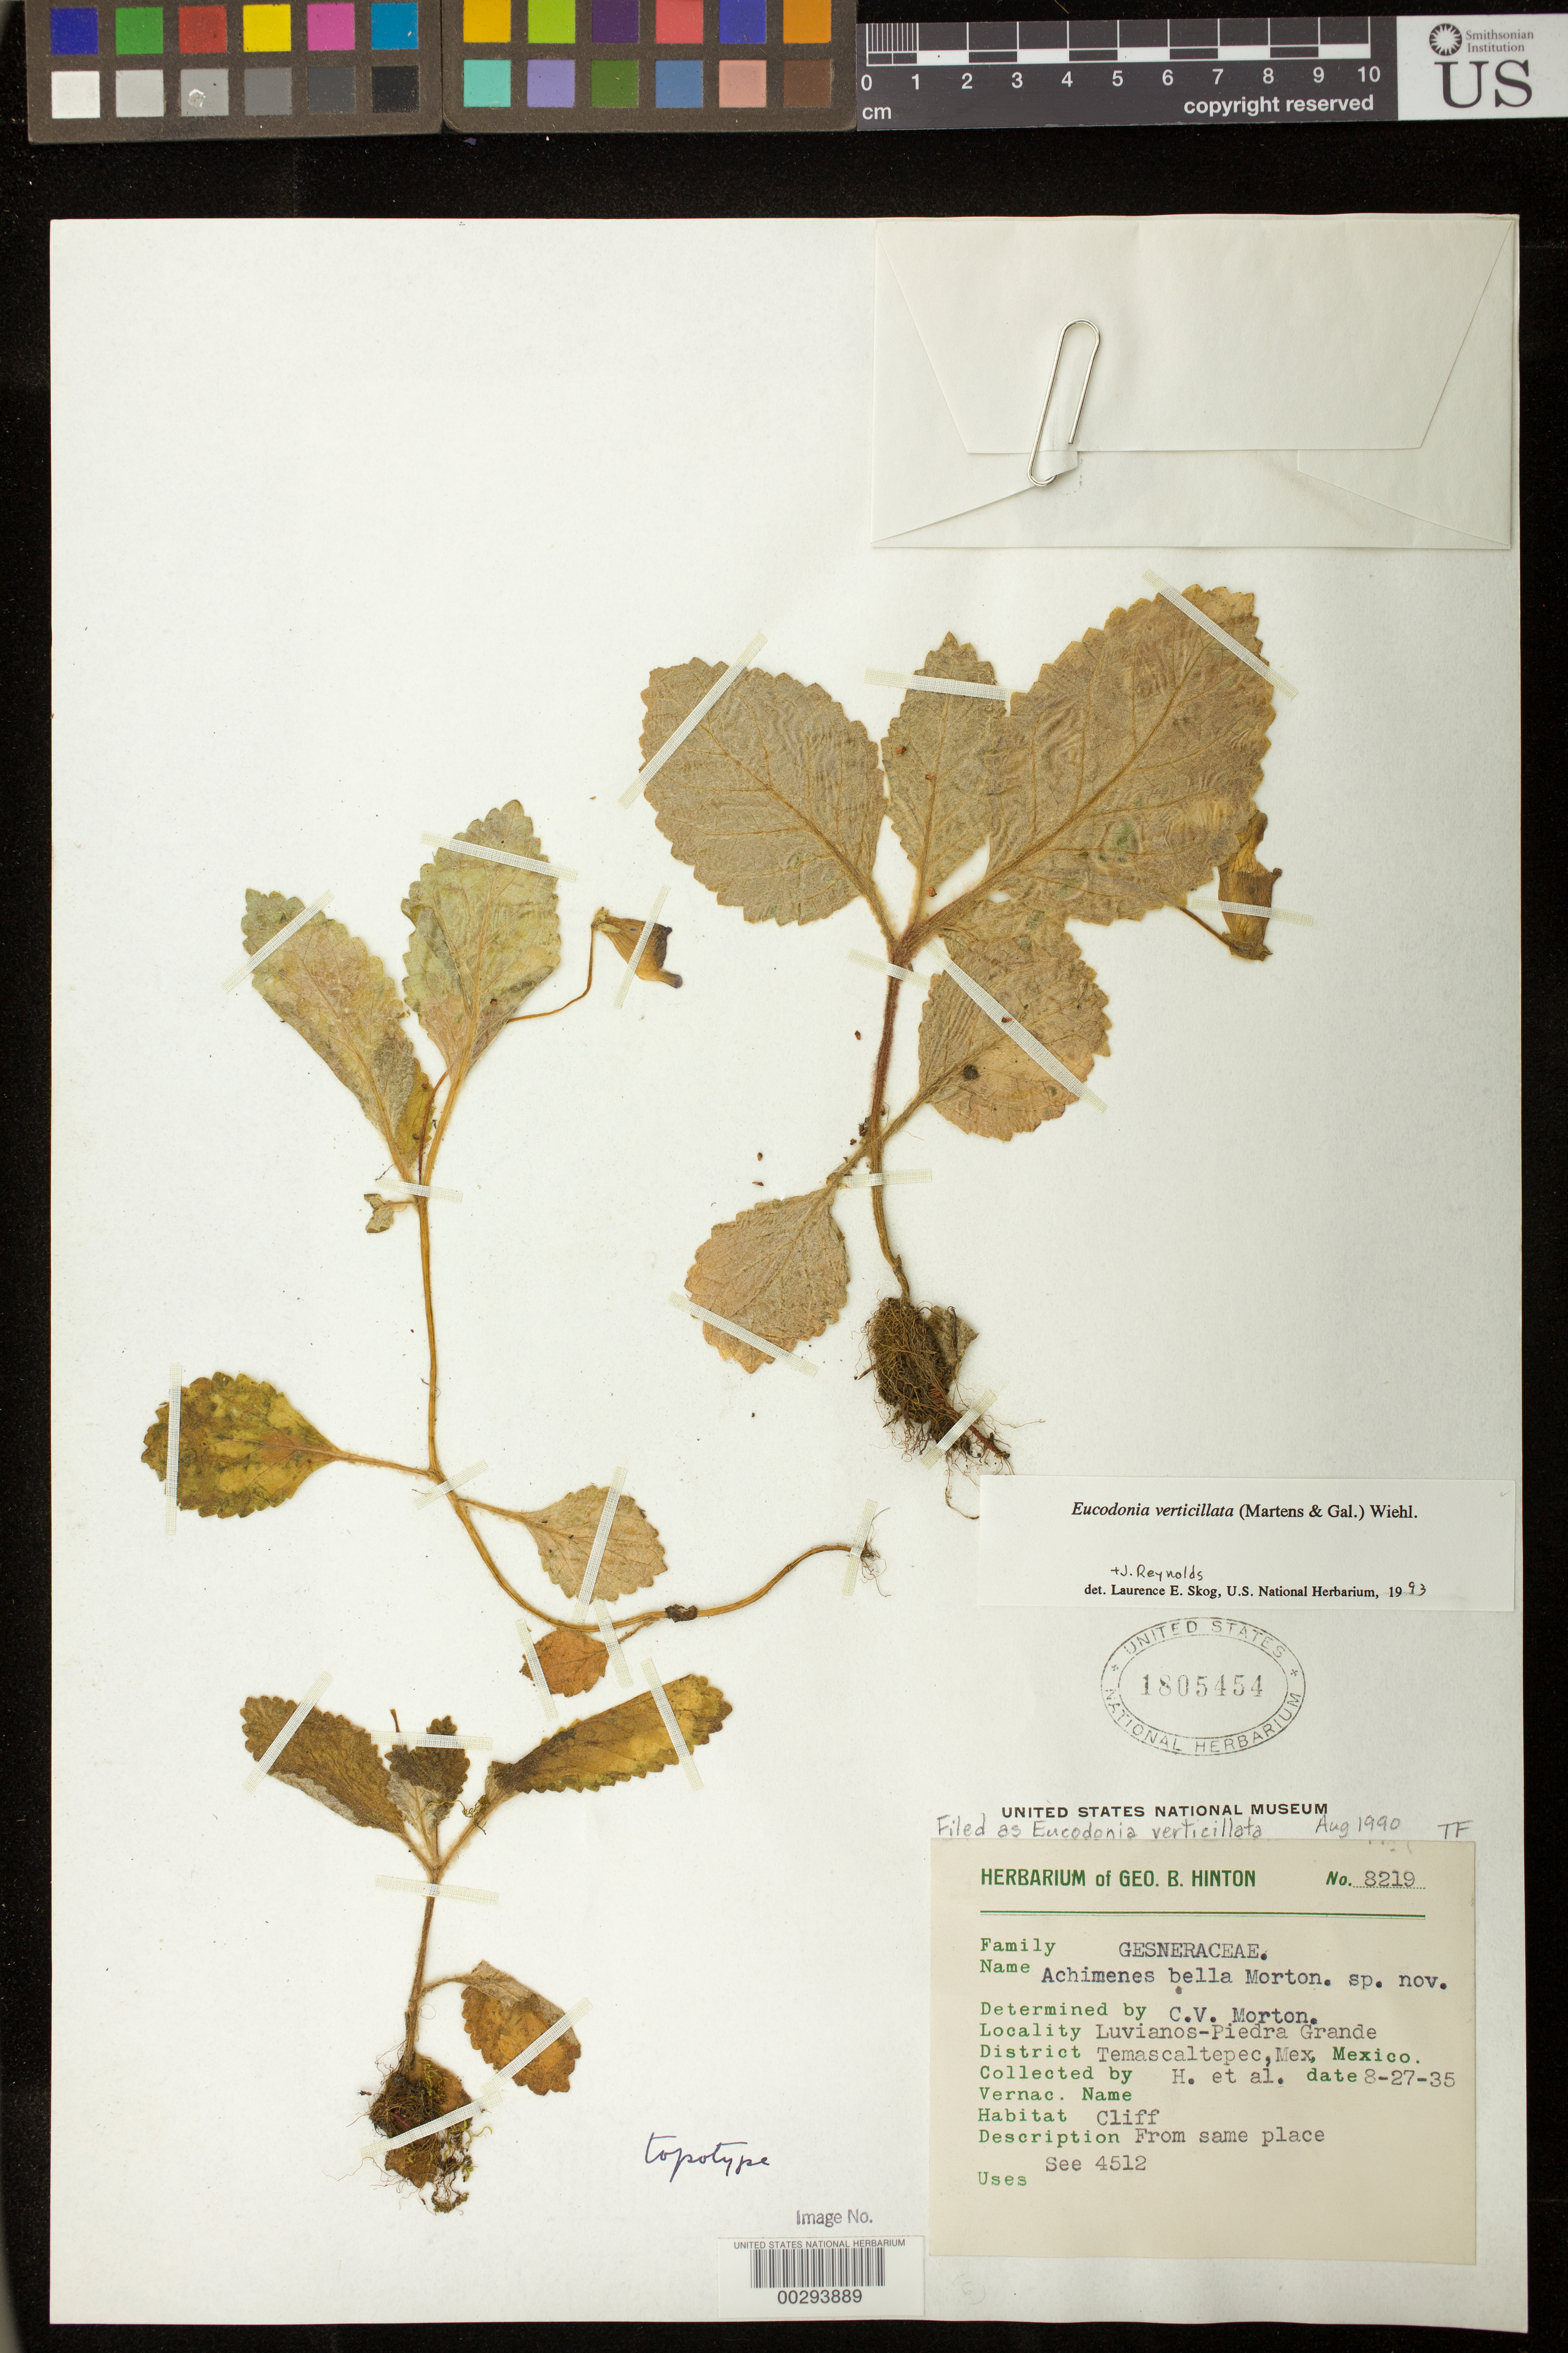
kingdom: Plantae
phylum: Tracheophyta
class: Magnoliopsida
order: Lamiales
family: Gesneriaceae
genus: Eucodonia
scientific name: Eucodonia verticillata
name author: (M. Martens & Galeotti) Wiehler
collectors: G. B. Hinton & et al.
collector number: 8219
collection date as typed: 27 Aug 1935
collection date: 1935-08-27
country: Mexico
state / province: México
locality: Temascaltepec Dist., Luvianos - Piedra Grande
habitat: Cliff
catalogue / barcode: US 1805454